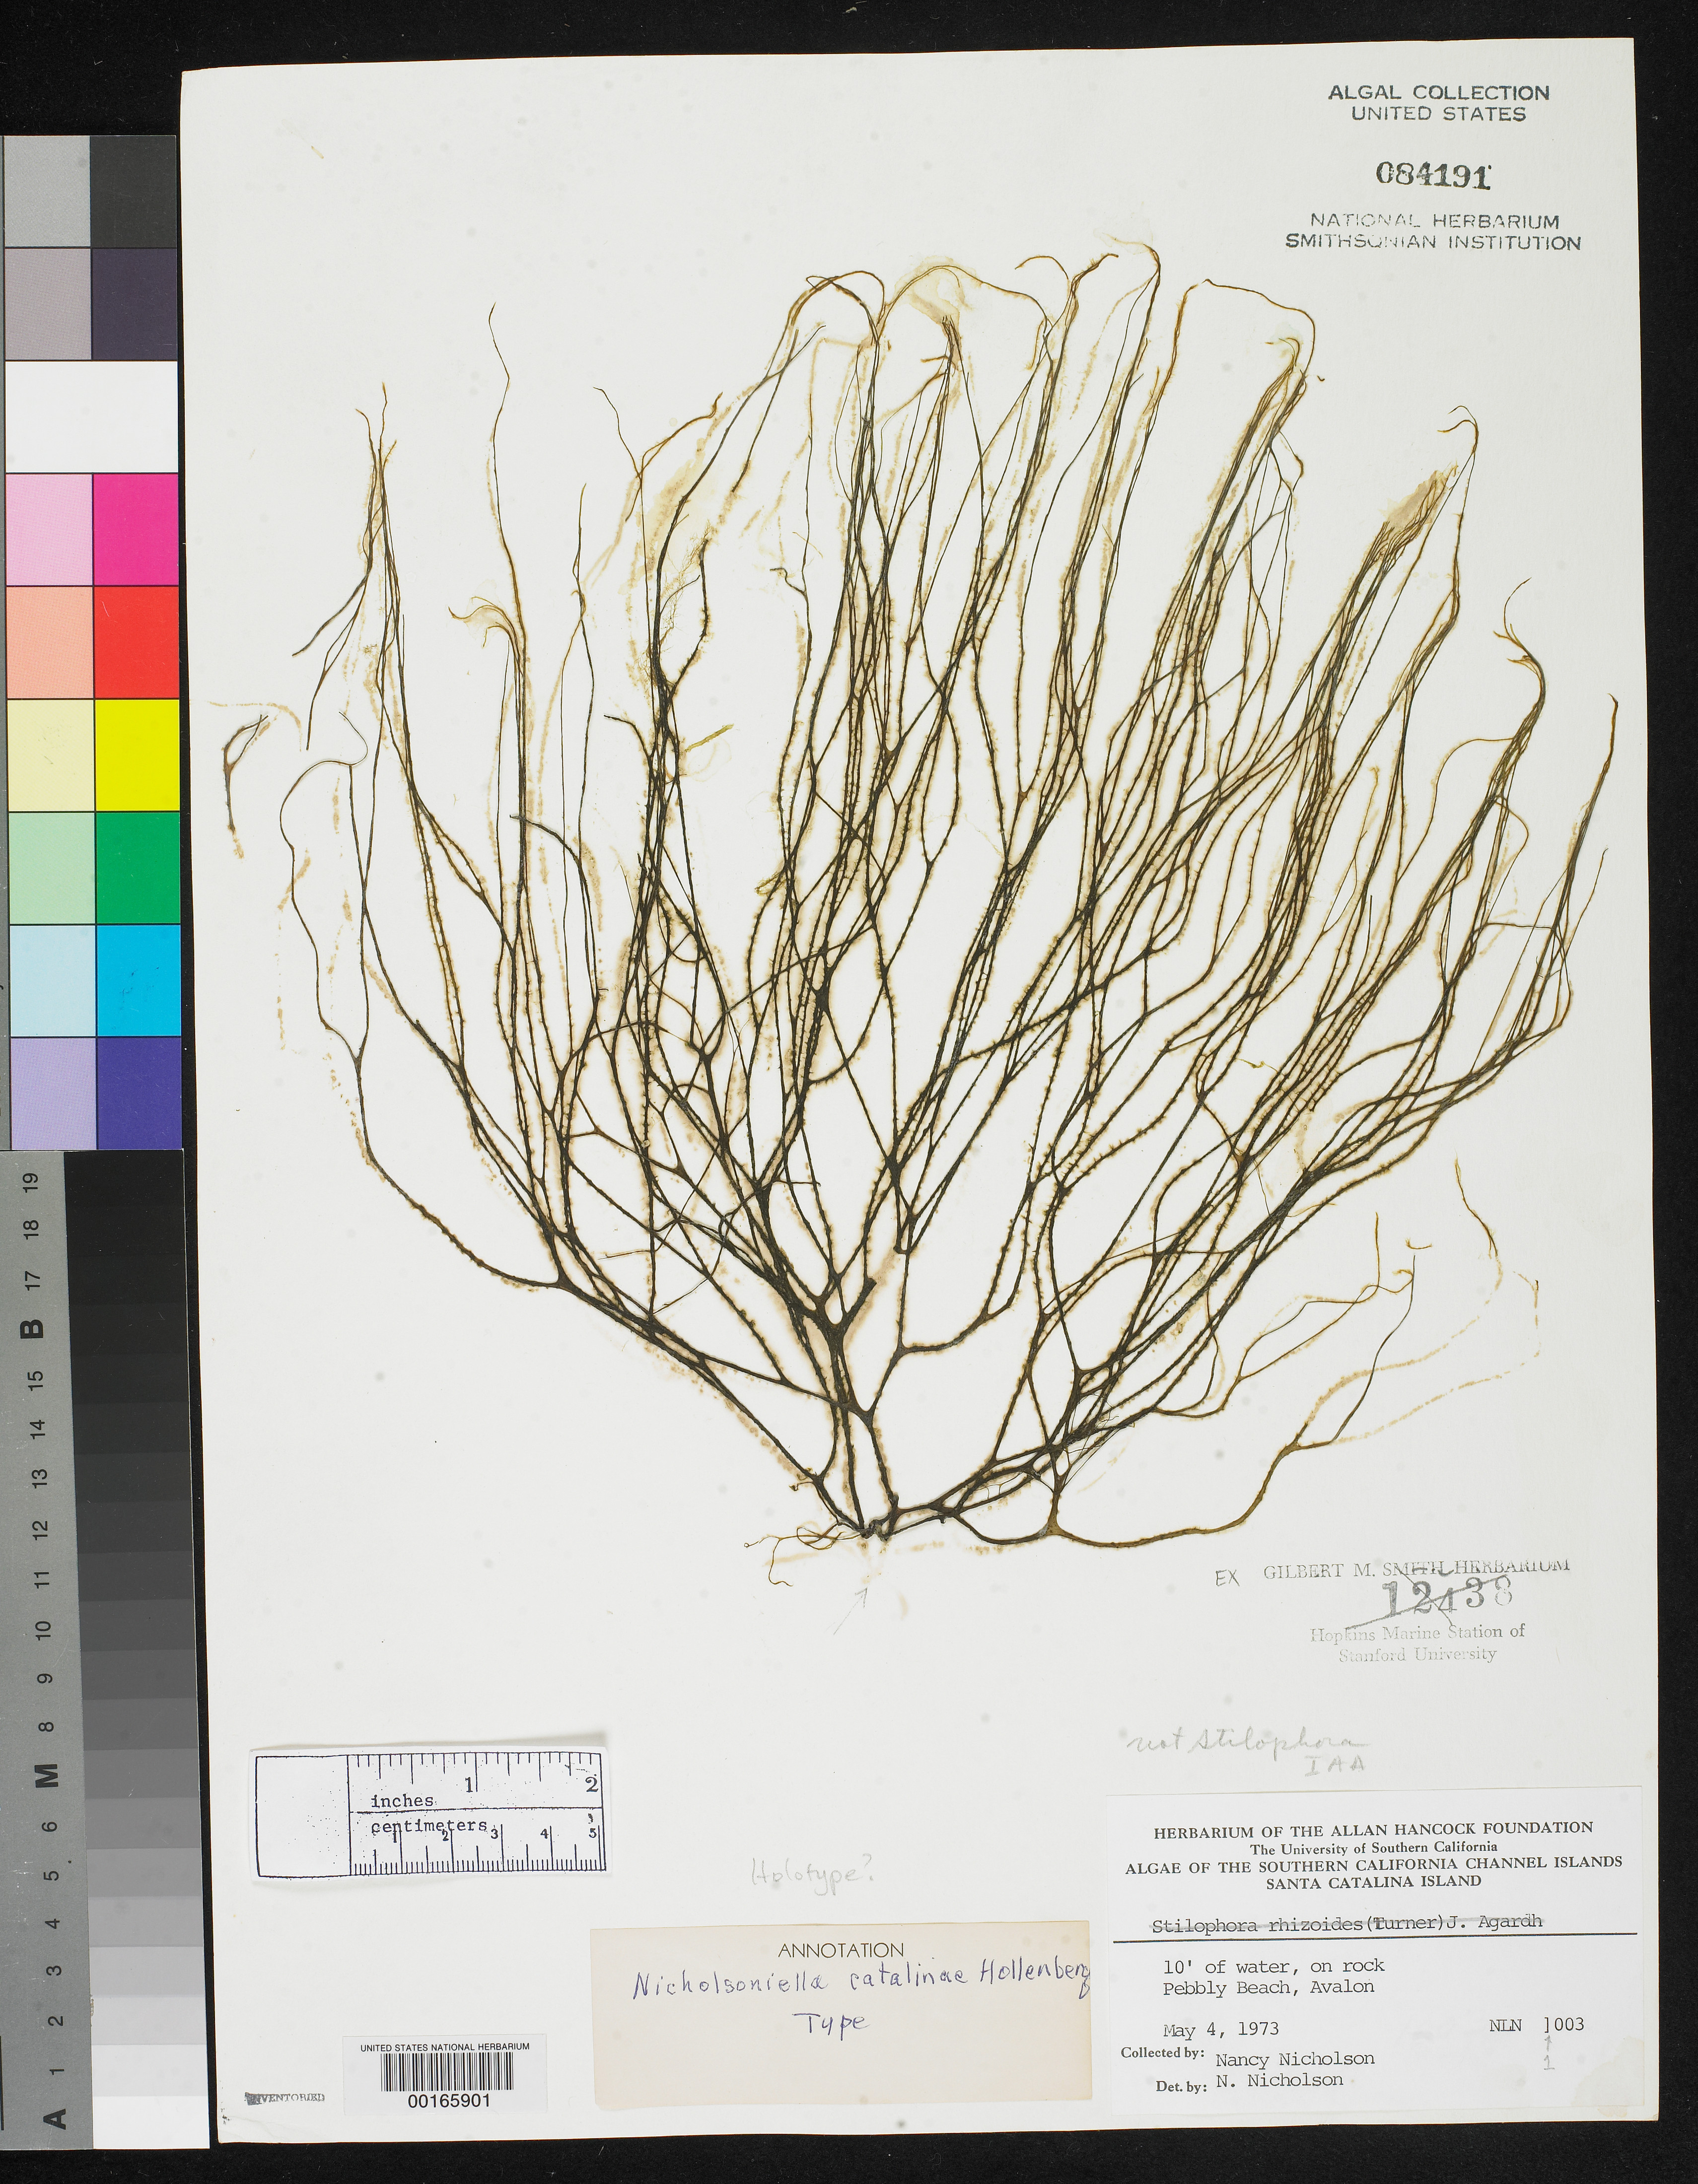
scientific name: Nicholsoniella catalinae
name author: Hollenb.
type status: Holotype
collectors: N. Nicholson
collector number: NLN 1003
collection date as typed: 04 May 1973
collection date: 1973-05-04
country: United States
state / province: California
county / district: Los Angeles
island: Santa Catalina Island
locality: Pebbly Beach, Avalon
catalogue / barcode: US 84191